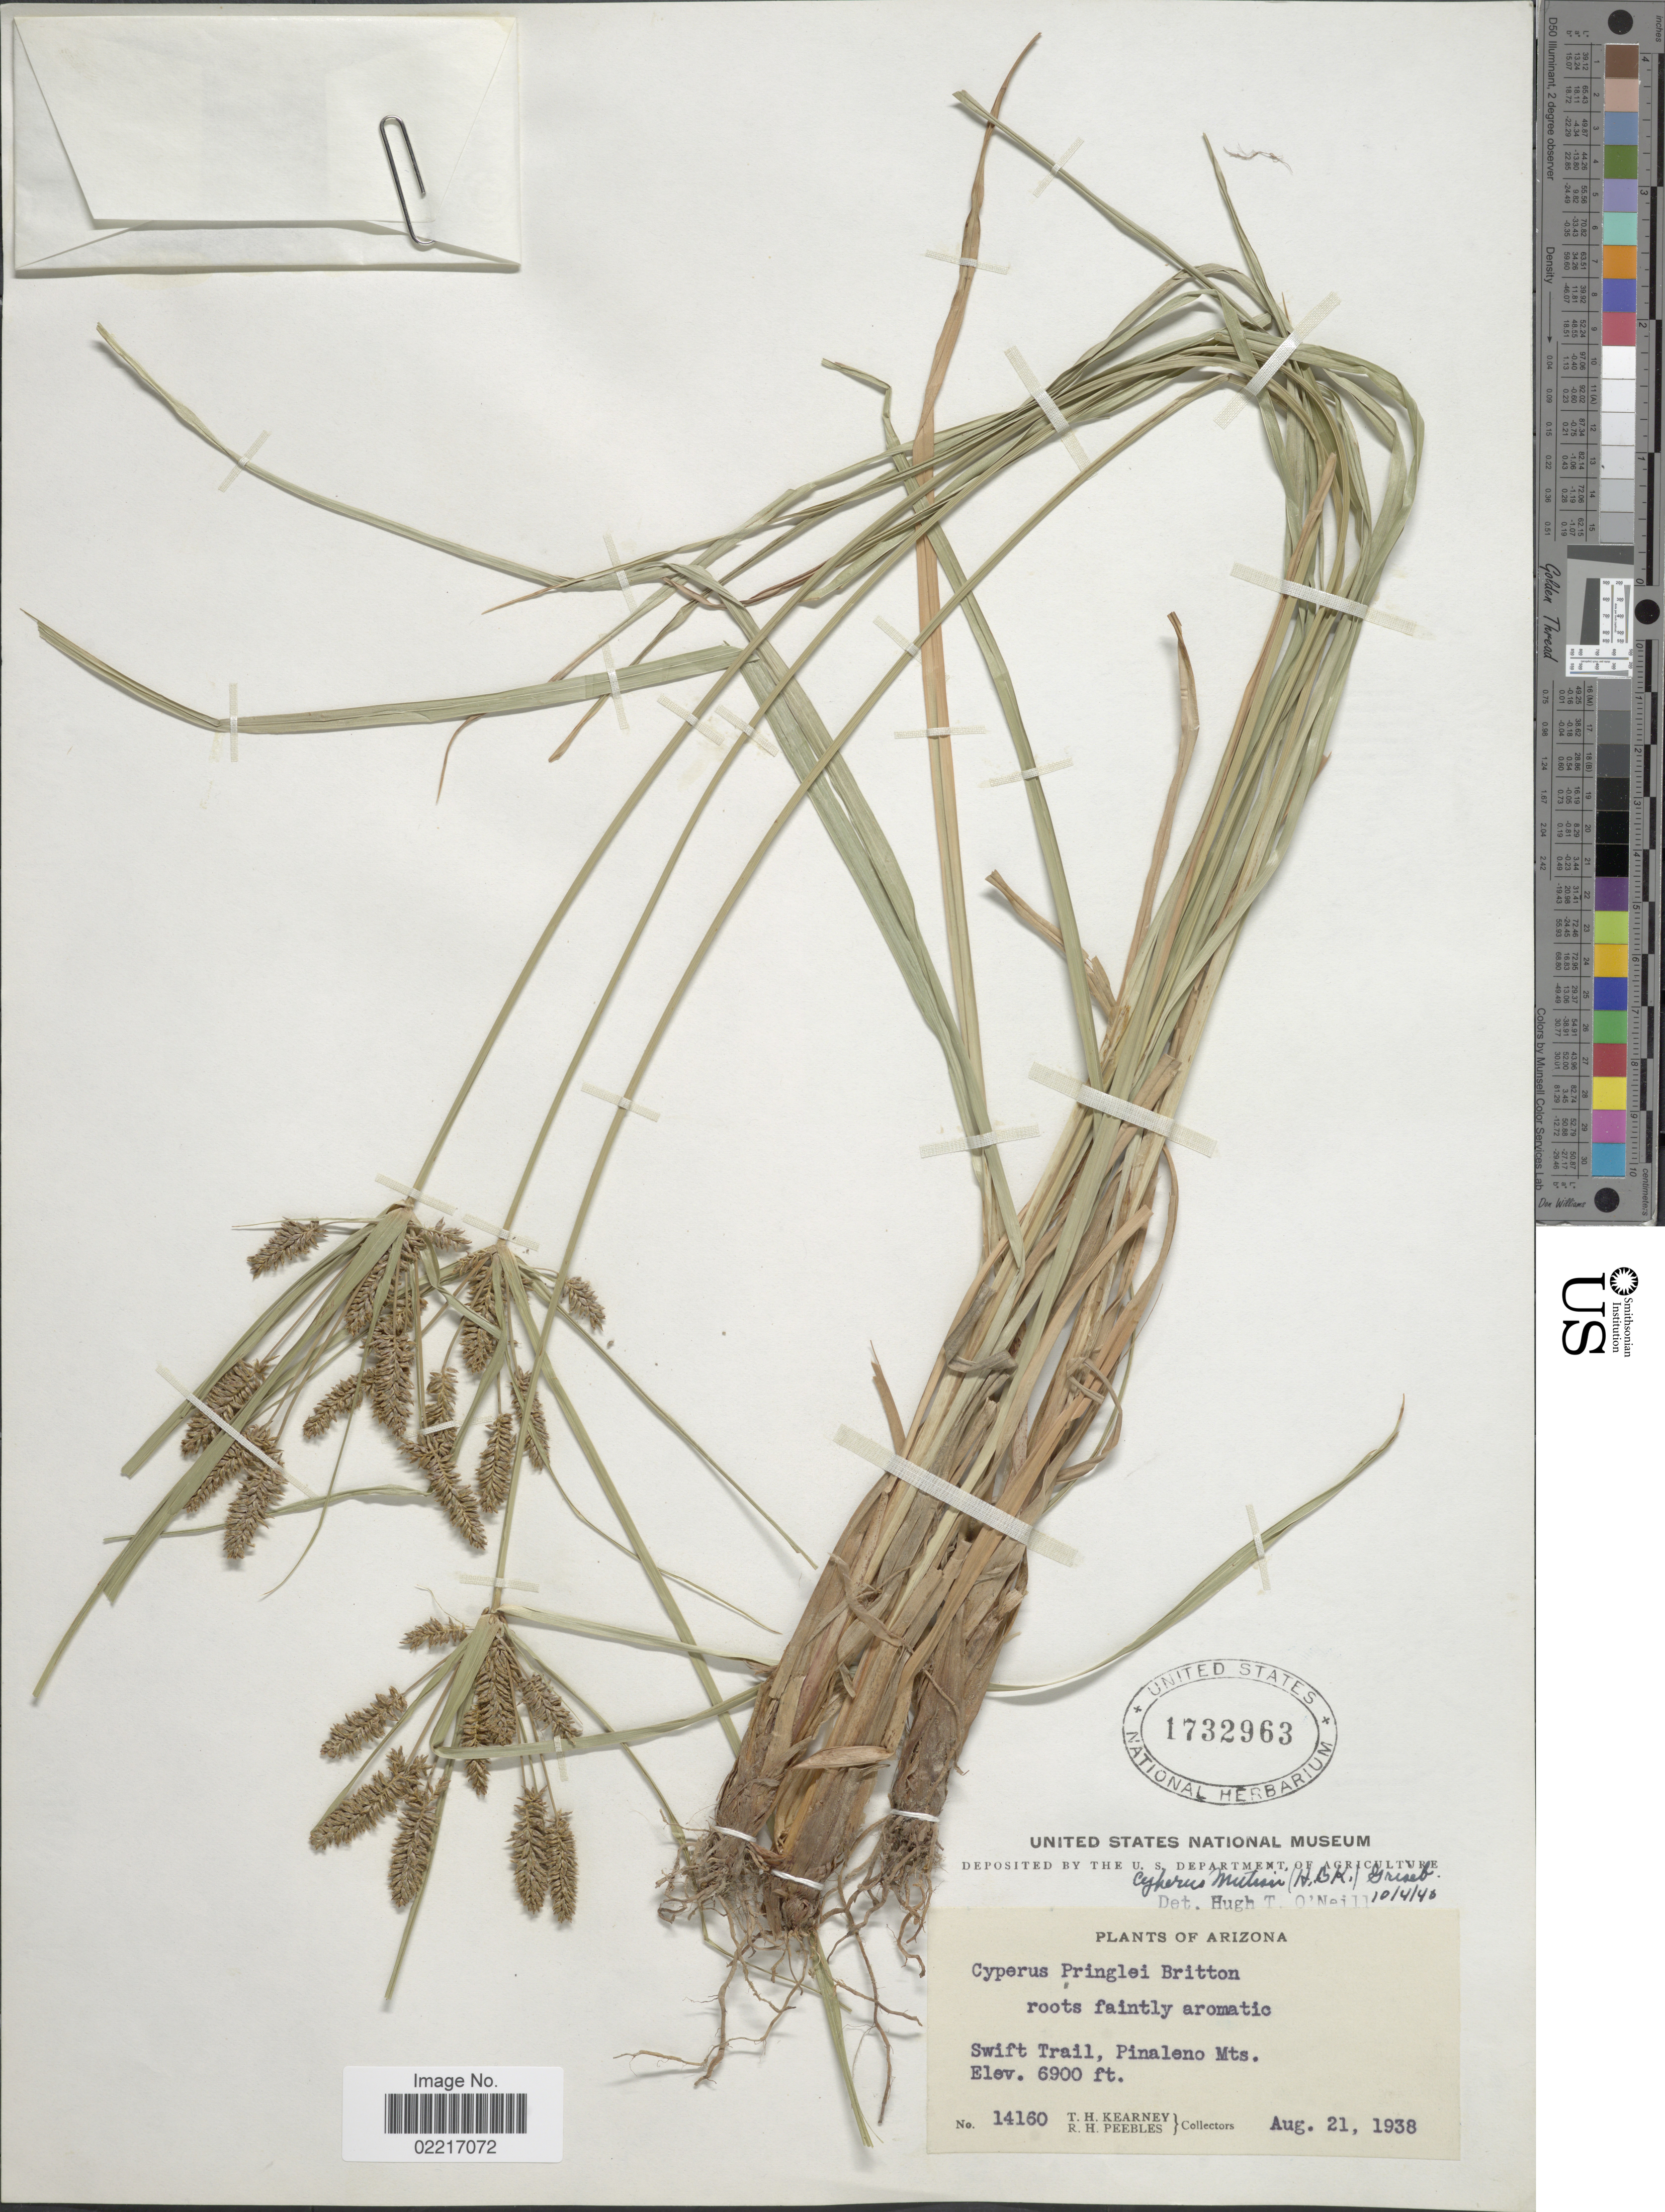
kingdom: Plantae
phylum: Tracheophyta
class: Liliopsida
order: Poales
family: Cyperaceae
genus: Cyperus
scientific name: Cyperus mutisii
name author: (Kunth) Andersson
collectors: T. H. Kearney & R. H. Peebles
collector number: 14160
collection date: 1938-08-21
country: United States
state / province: Arizona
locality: Swift Trail, Pinaleno Mts.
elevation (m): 2103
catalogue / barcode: US 1732963